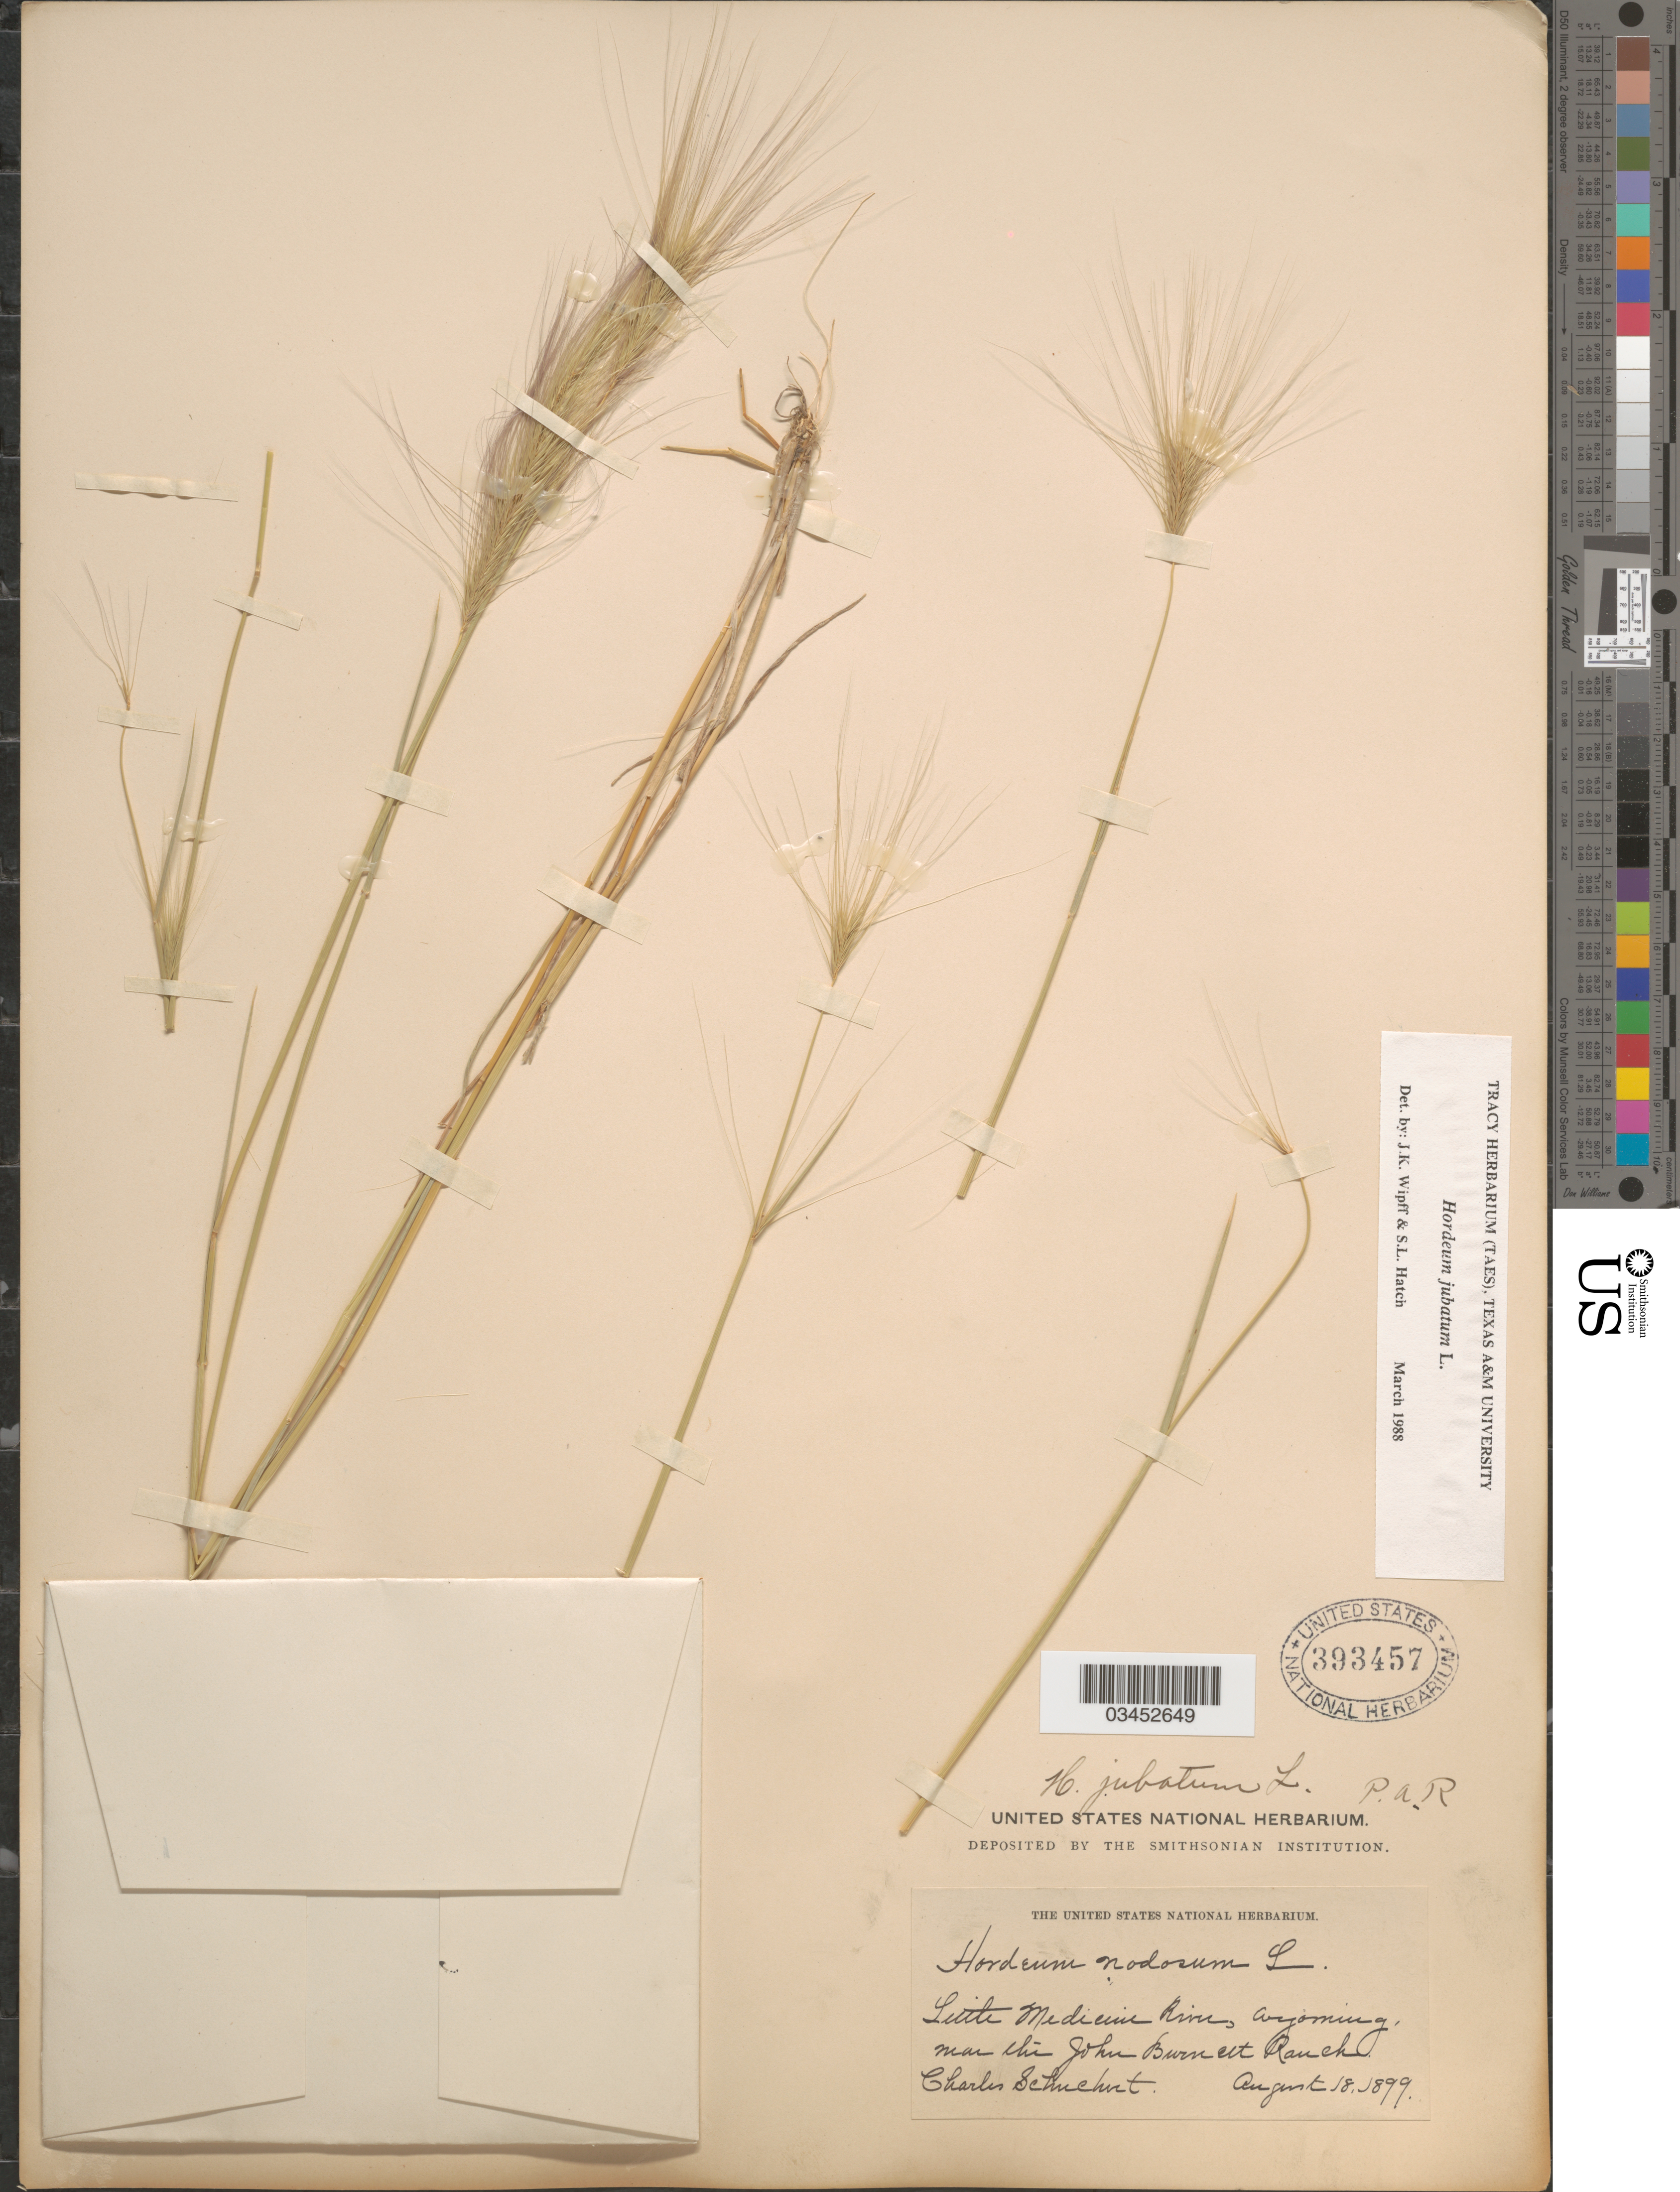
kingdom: Plantae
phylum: Tracheophyta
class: Liliopsida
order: Poales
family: Poaceae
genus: Hordeum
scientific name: Hordeum jubatum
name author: L.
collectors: C. Schuchert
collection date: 1899-08-18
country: United States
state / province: Wyoming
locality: Little Medicine River, near the John Burnett Ranch.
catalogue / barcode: US 393457